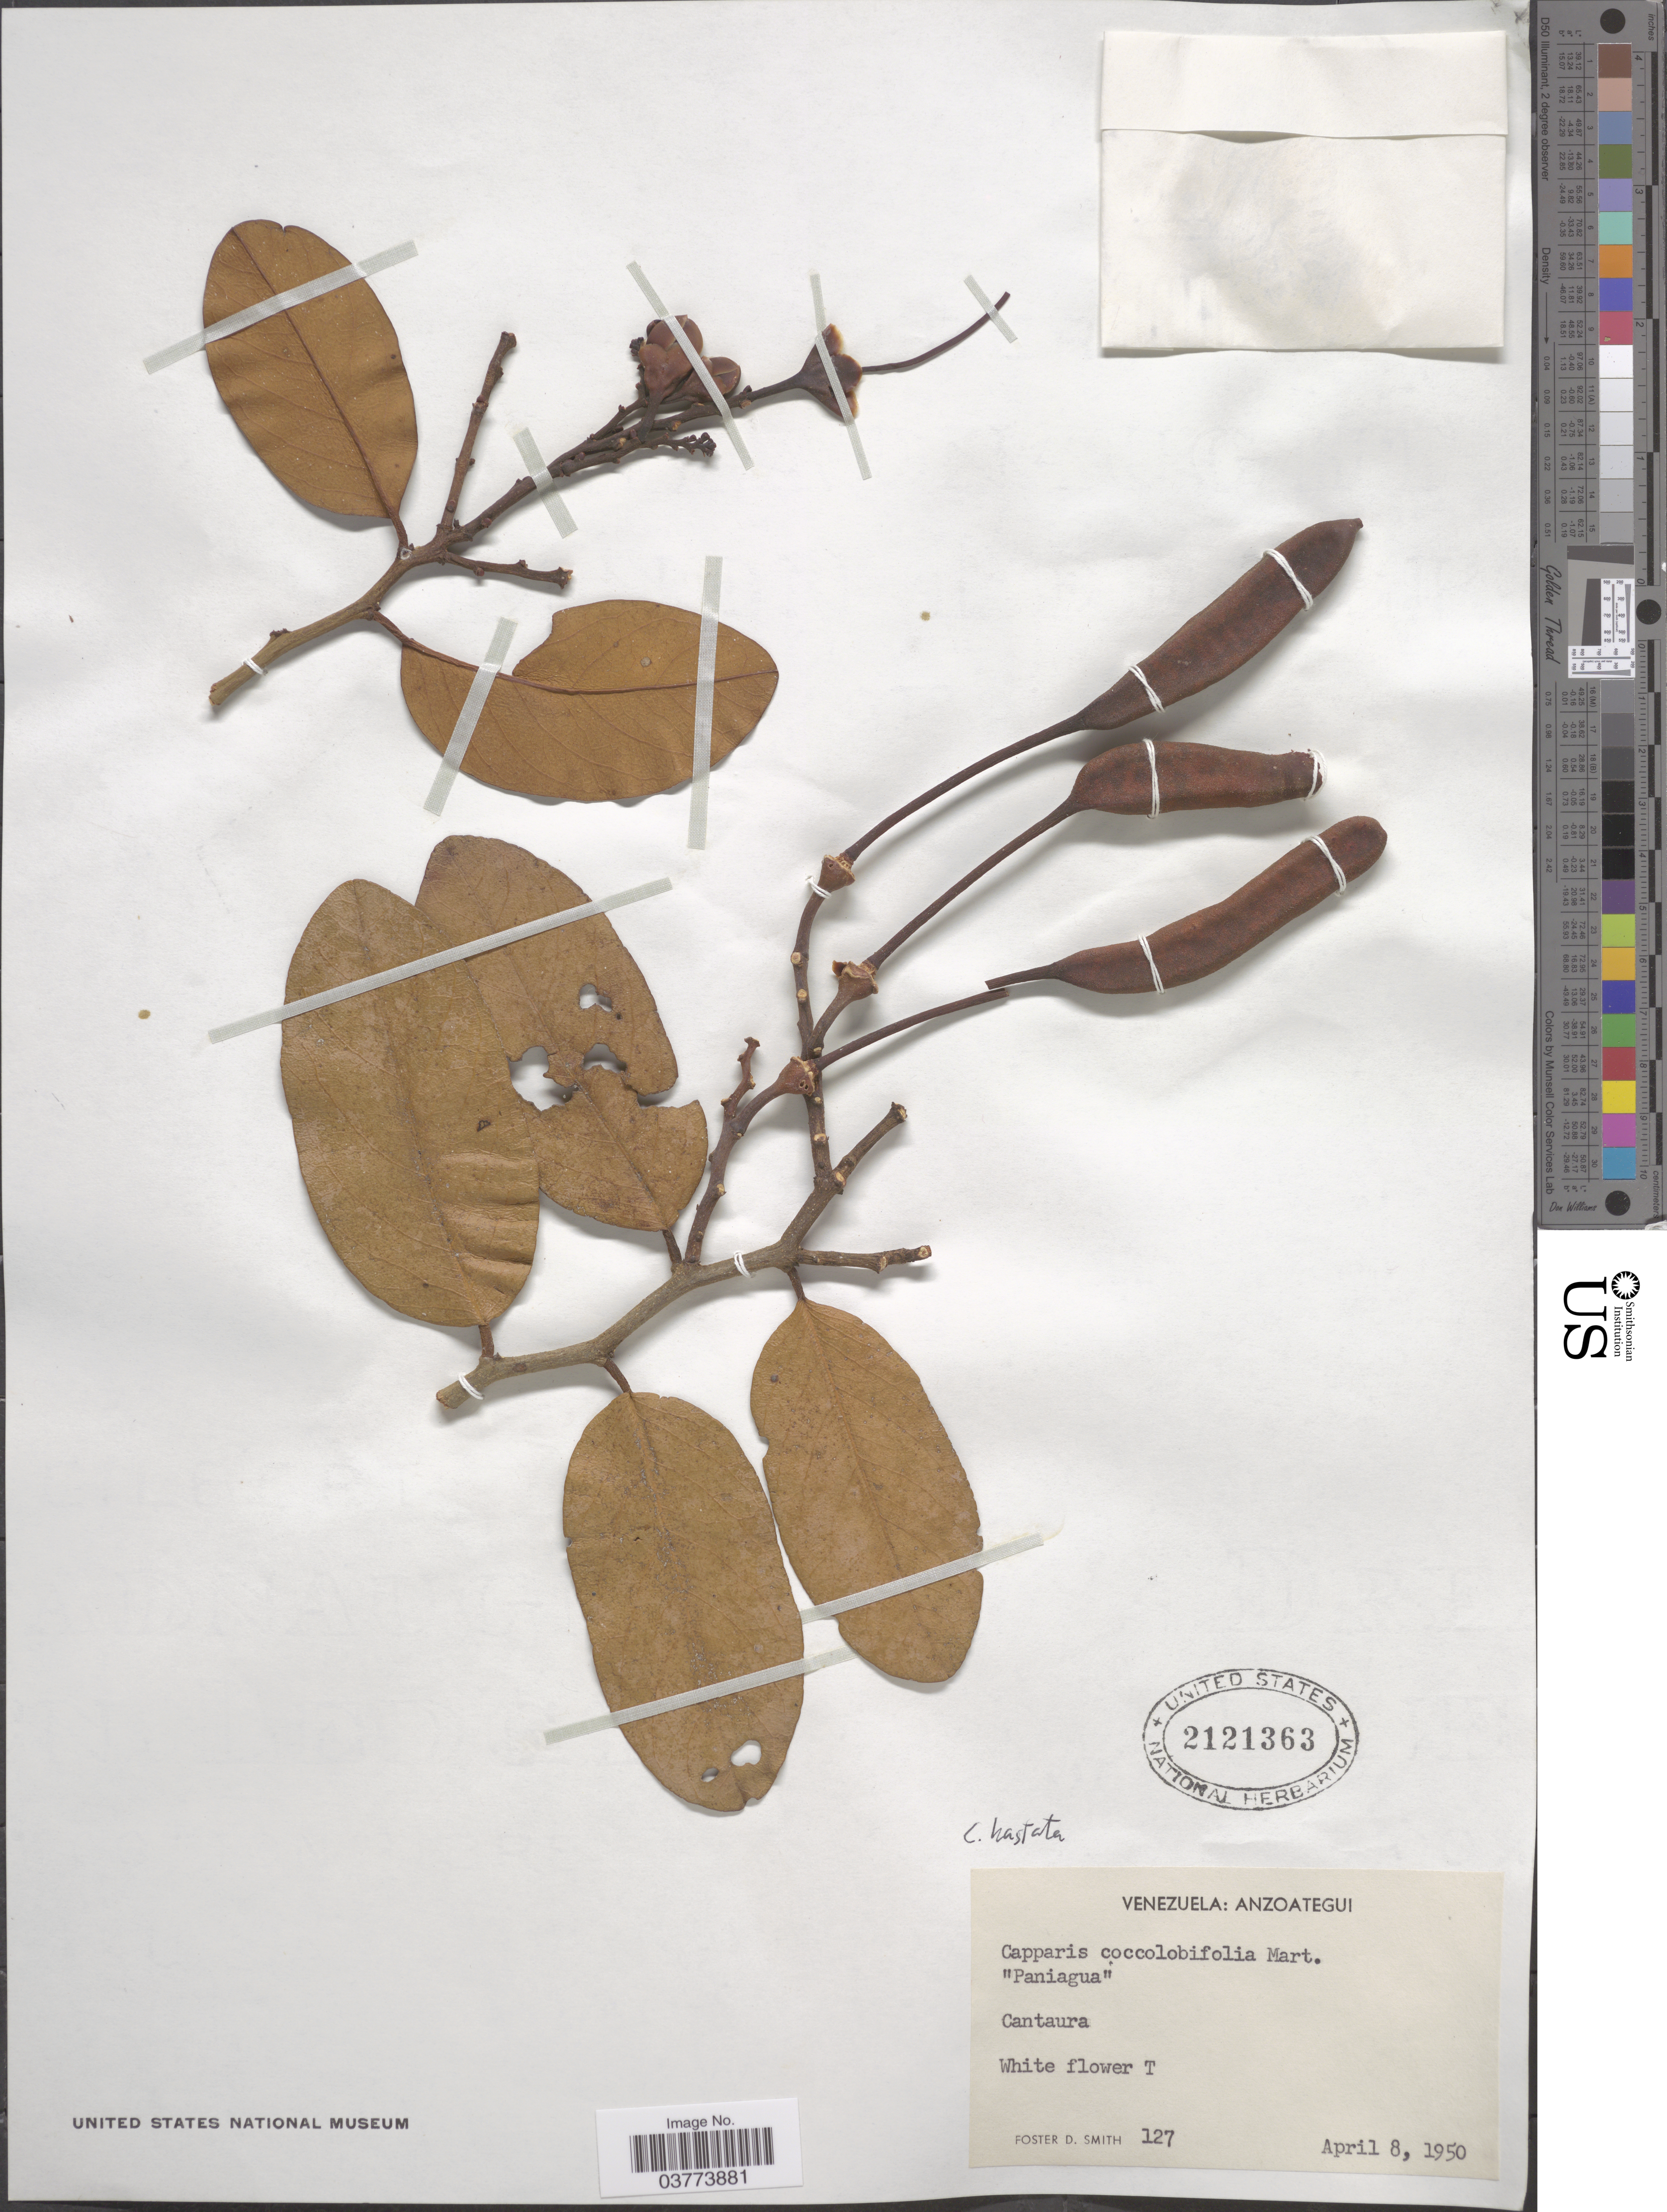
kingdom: Plantae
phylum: Tracheophyta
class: Magnoliopsida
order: Brassicales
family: Capparaceae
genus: Cynophalla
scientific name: Cynophalla hastata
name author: (Jacq.) J. Presl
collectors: F. Smith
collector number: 127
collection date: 1950-04-08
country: Venezuela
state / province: Anzoategui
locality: Cantaura.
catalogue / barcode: US 2121363